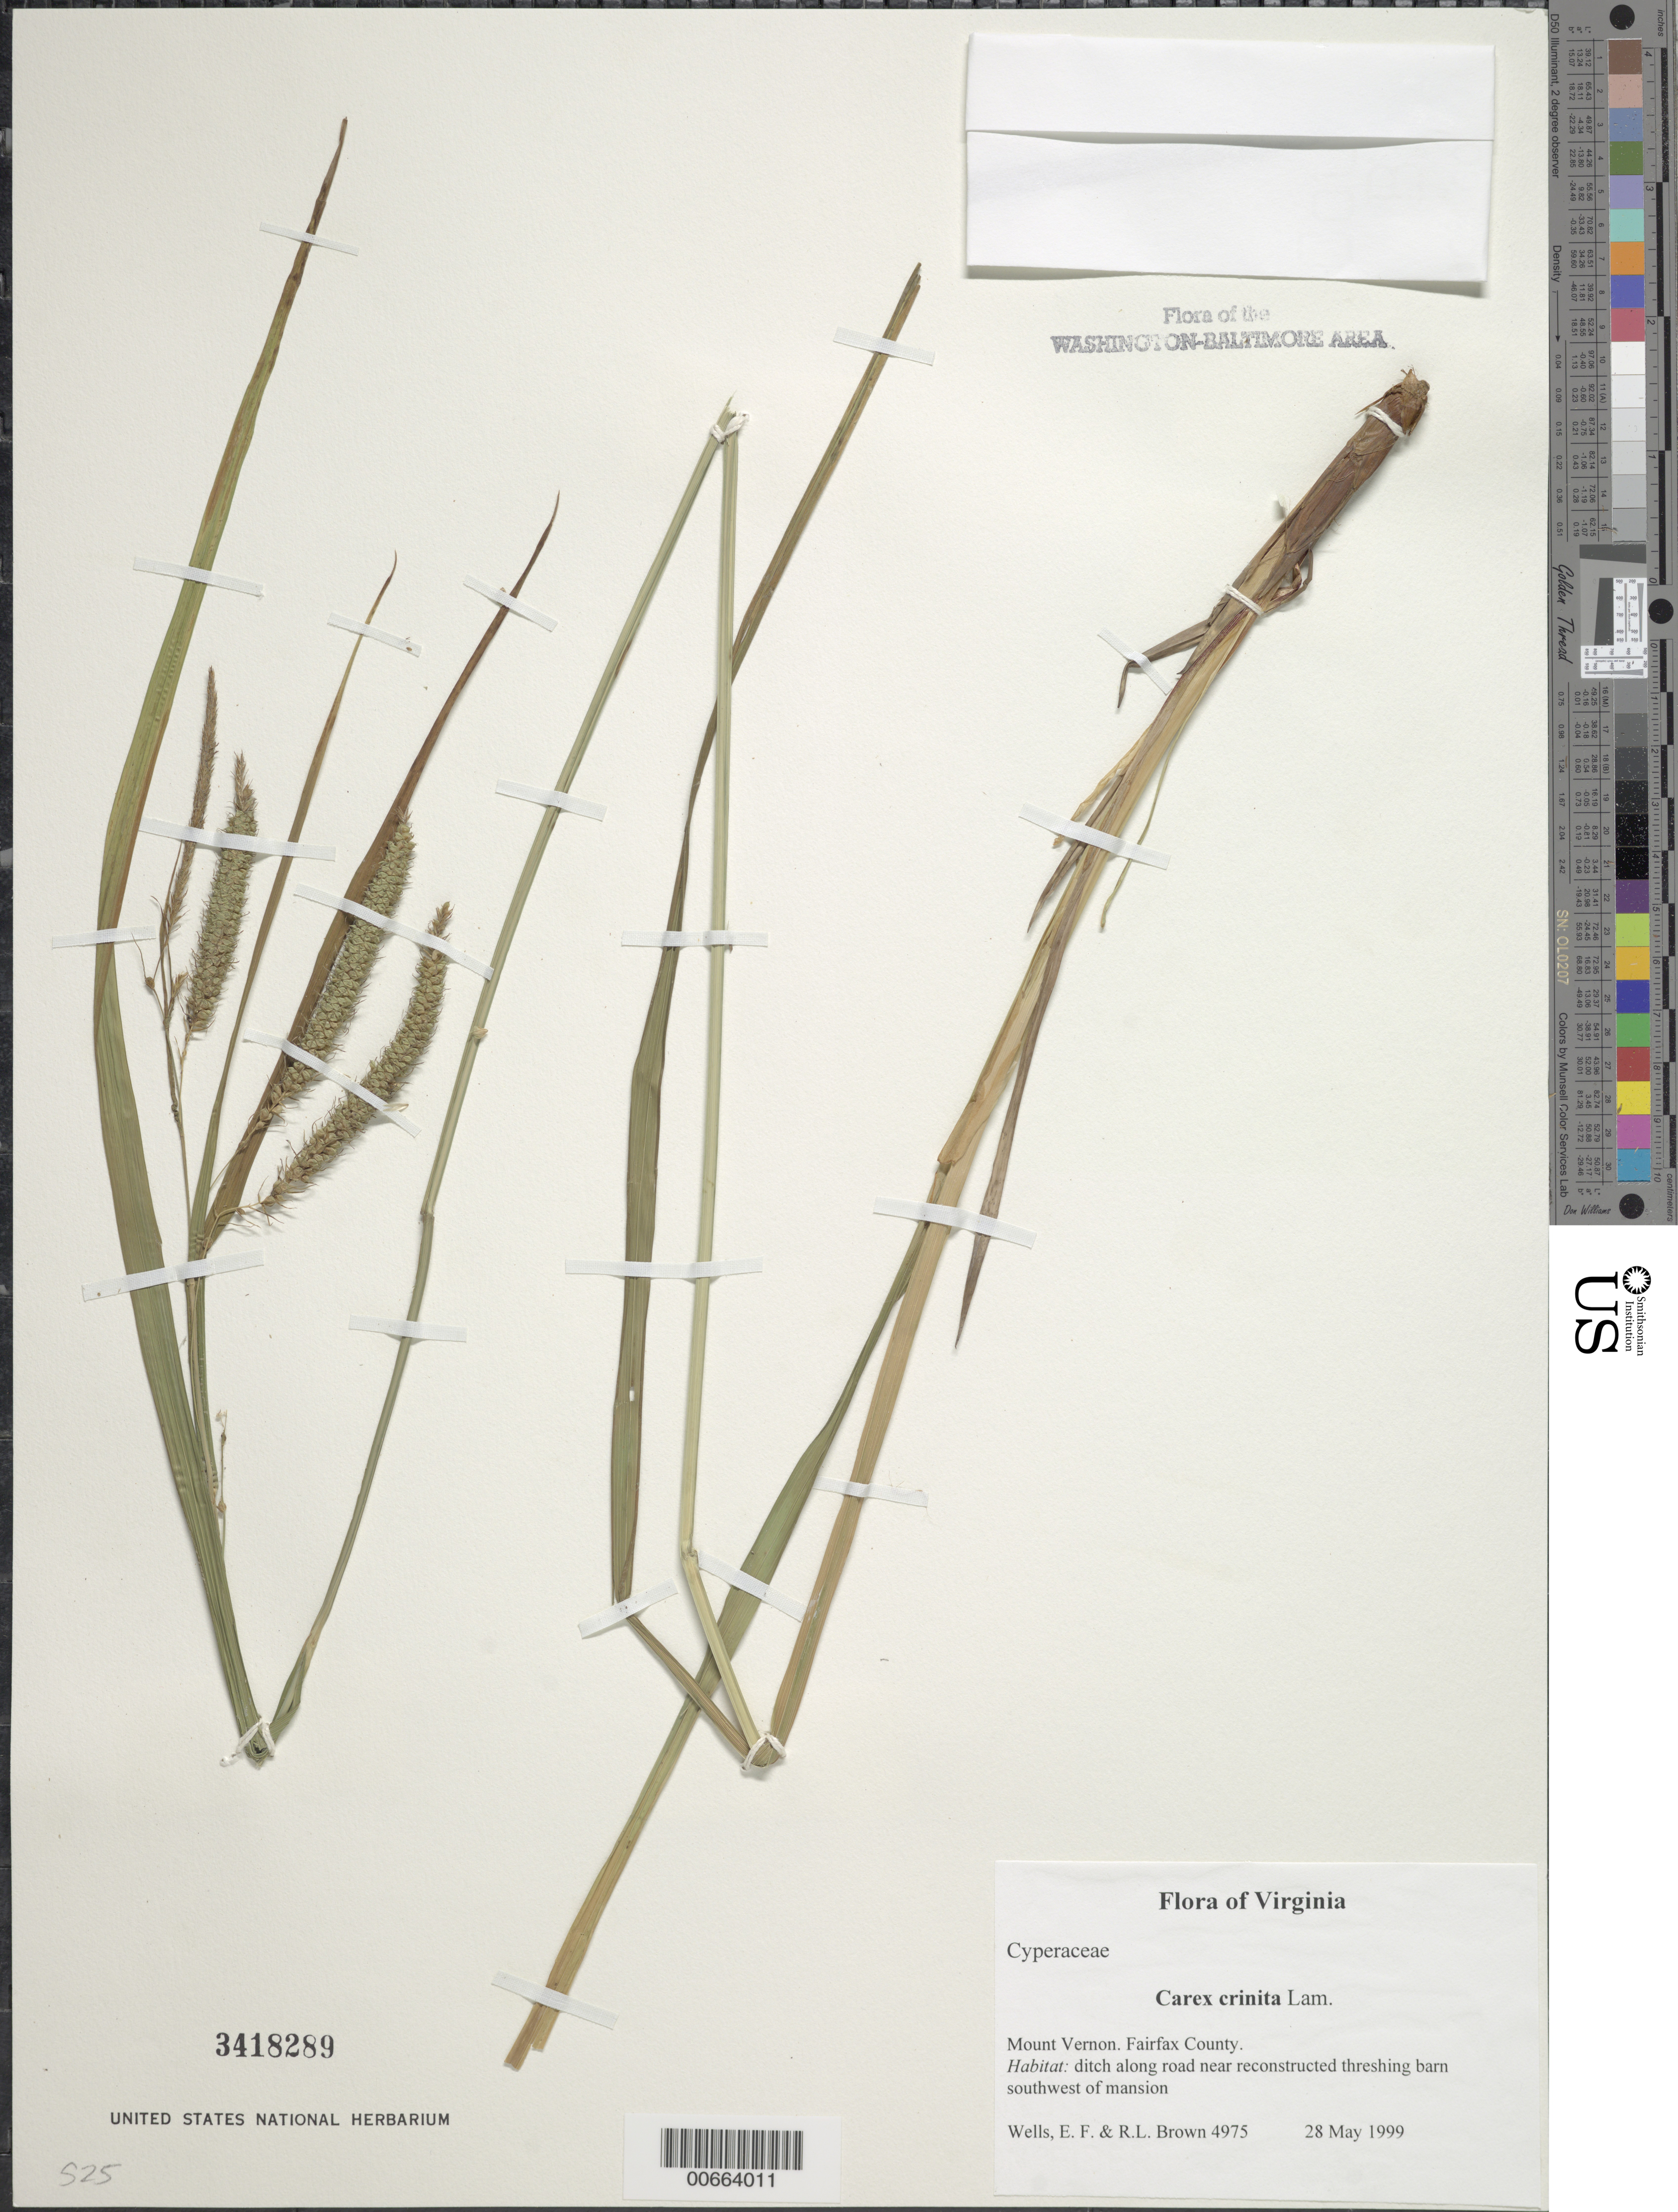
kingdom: Plantae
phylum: Tracheophyta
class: Liliopsida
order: Poales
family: Cyperaceae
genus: Carex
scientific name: Carex crinita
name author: Lam.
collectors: E. F. Wells & R. L. Brown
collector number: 4975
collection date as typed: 28 May 1999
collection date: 1999-05-28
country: United States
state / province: Virginia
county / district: Fairfax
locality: Mount Vernon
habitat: ditch along road near reconstructed threshing barn southwest of mansion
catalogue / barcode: US 3418289